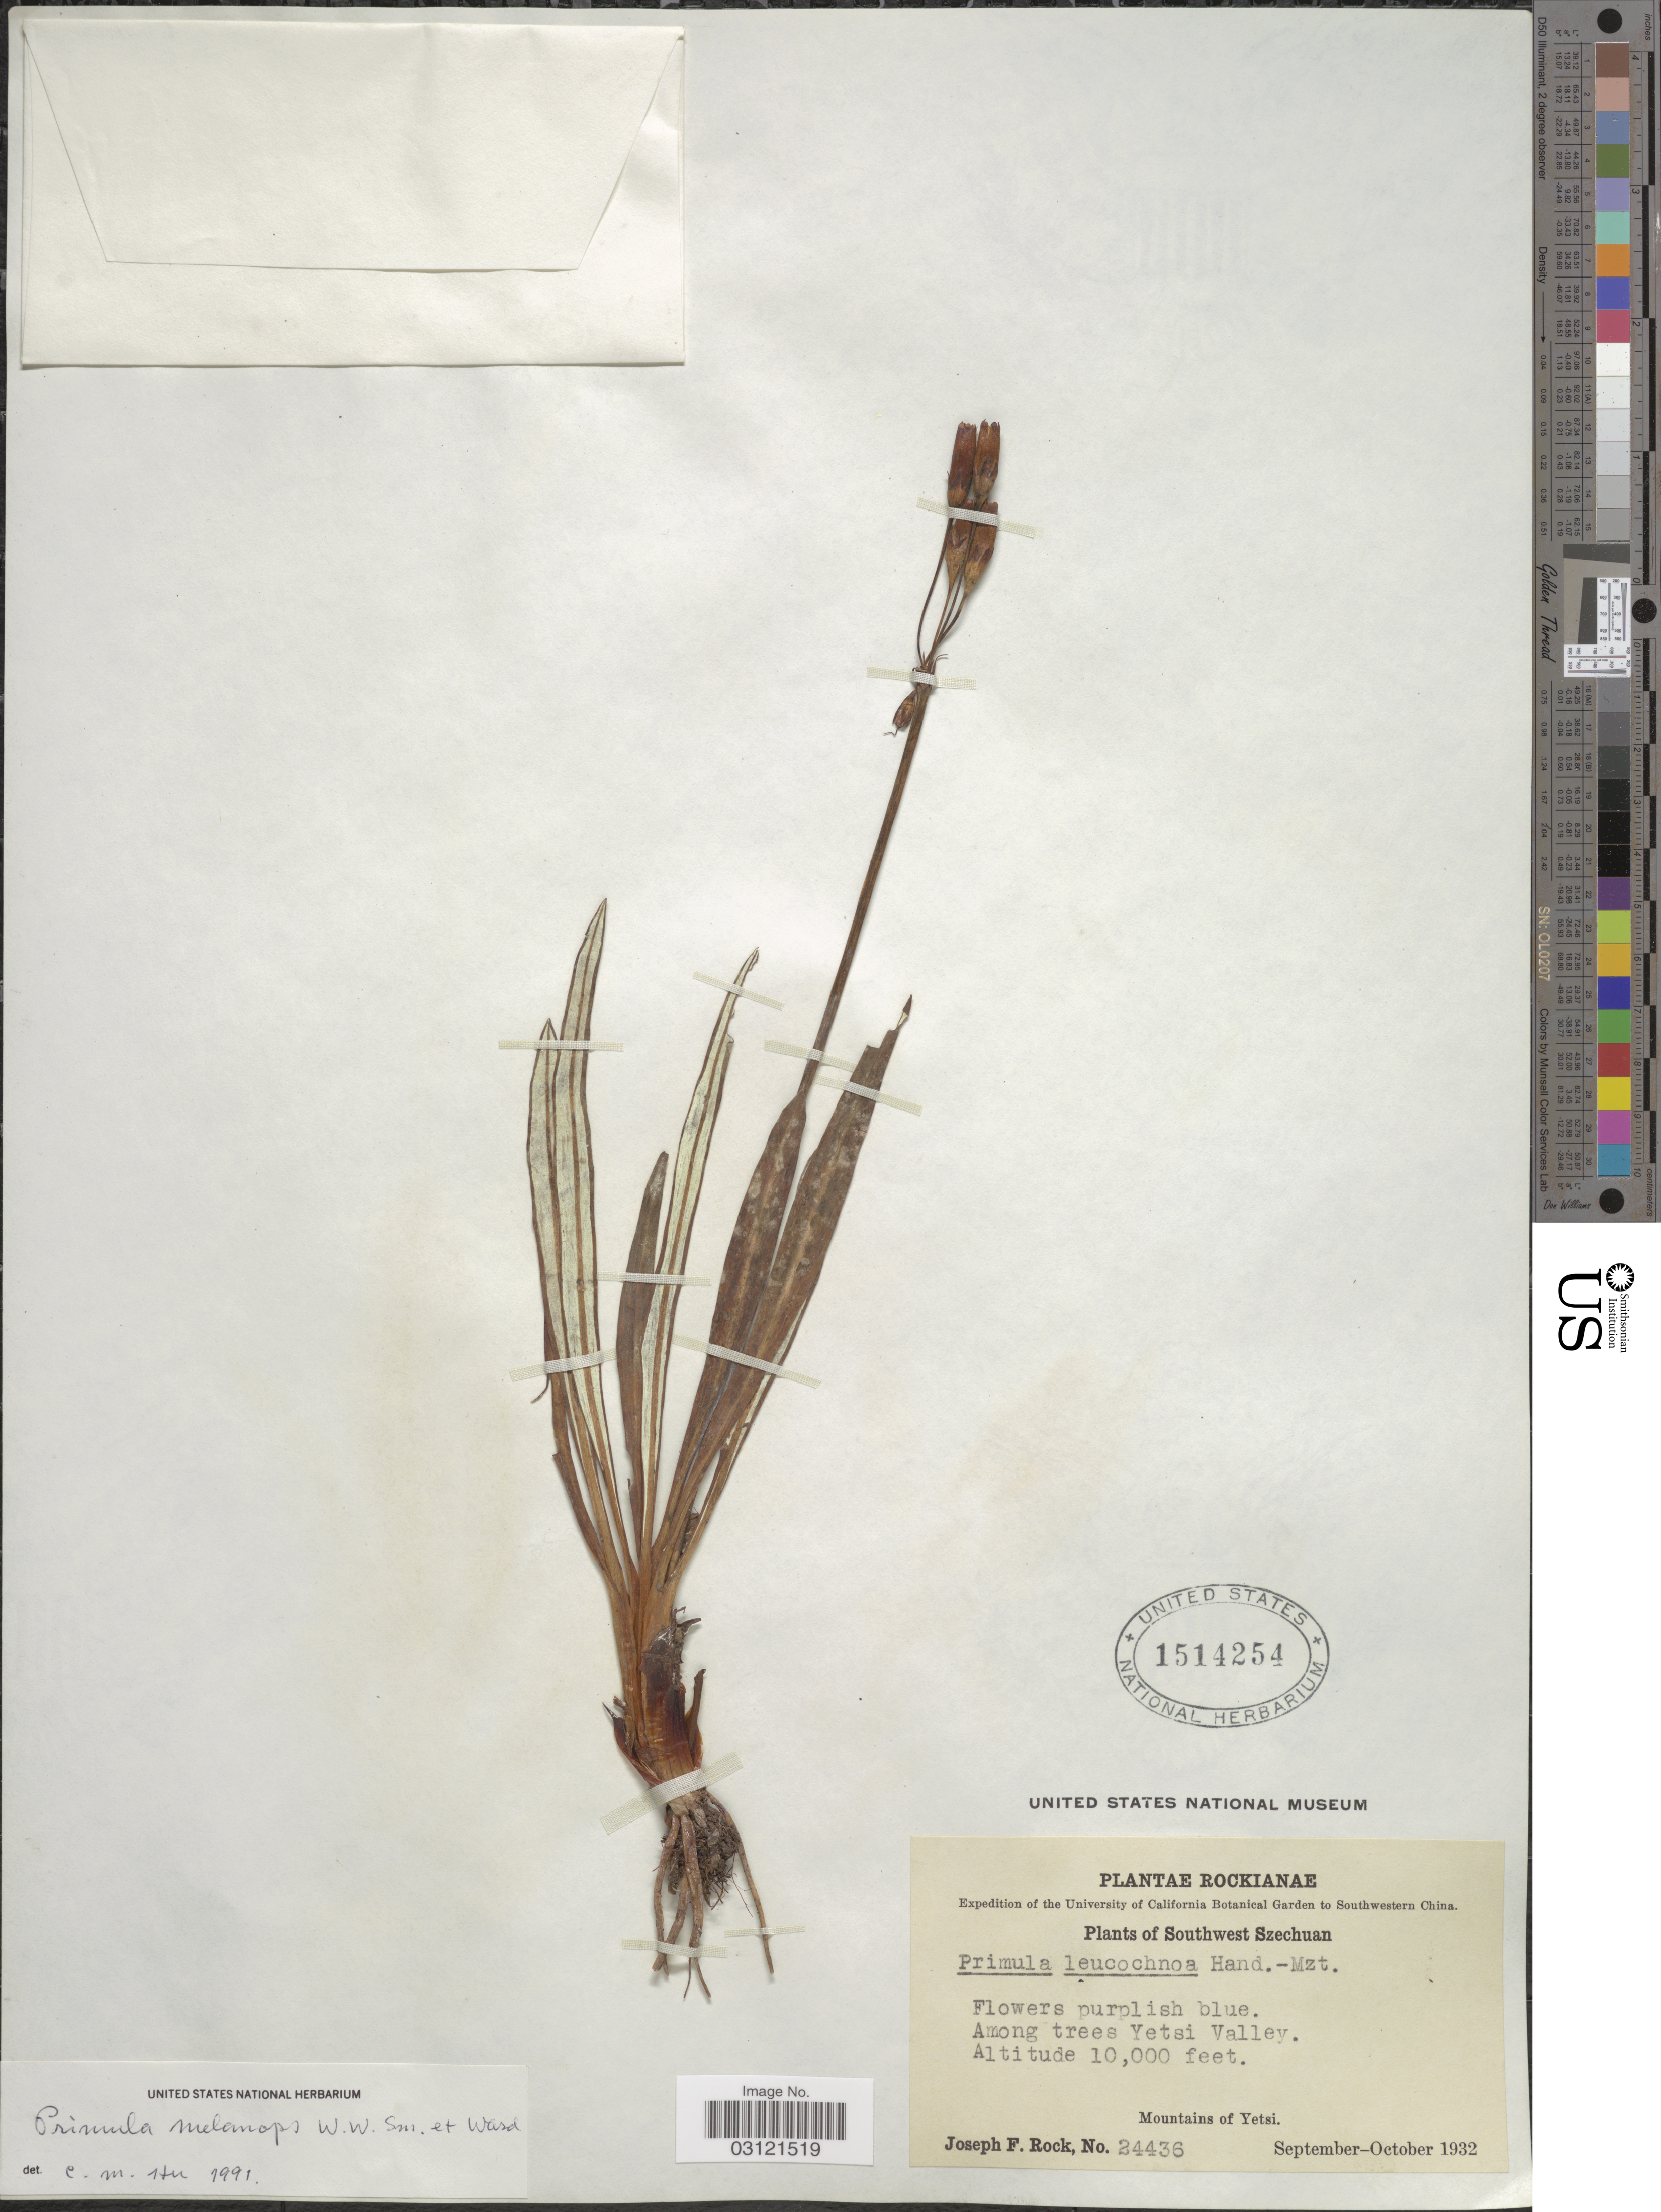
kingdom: Plantae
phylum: Tracheophyta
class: Magnoliopsida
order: Ericales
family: Primulaceae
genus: Primula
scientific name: Primula melanops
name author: W.W. Sm. & Kingdon-Ward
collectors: J. F. Rock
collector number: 24436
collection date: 1932-09/1932-10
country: China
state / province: Sichuan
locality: Southwestern China. Southwest Szechuan. Among trees Yetsi Valley. Mountains of Yetsi.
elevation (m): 3048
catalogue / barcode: US 1514254